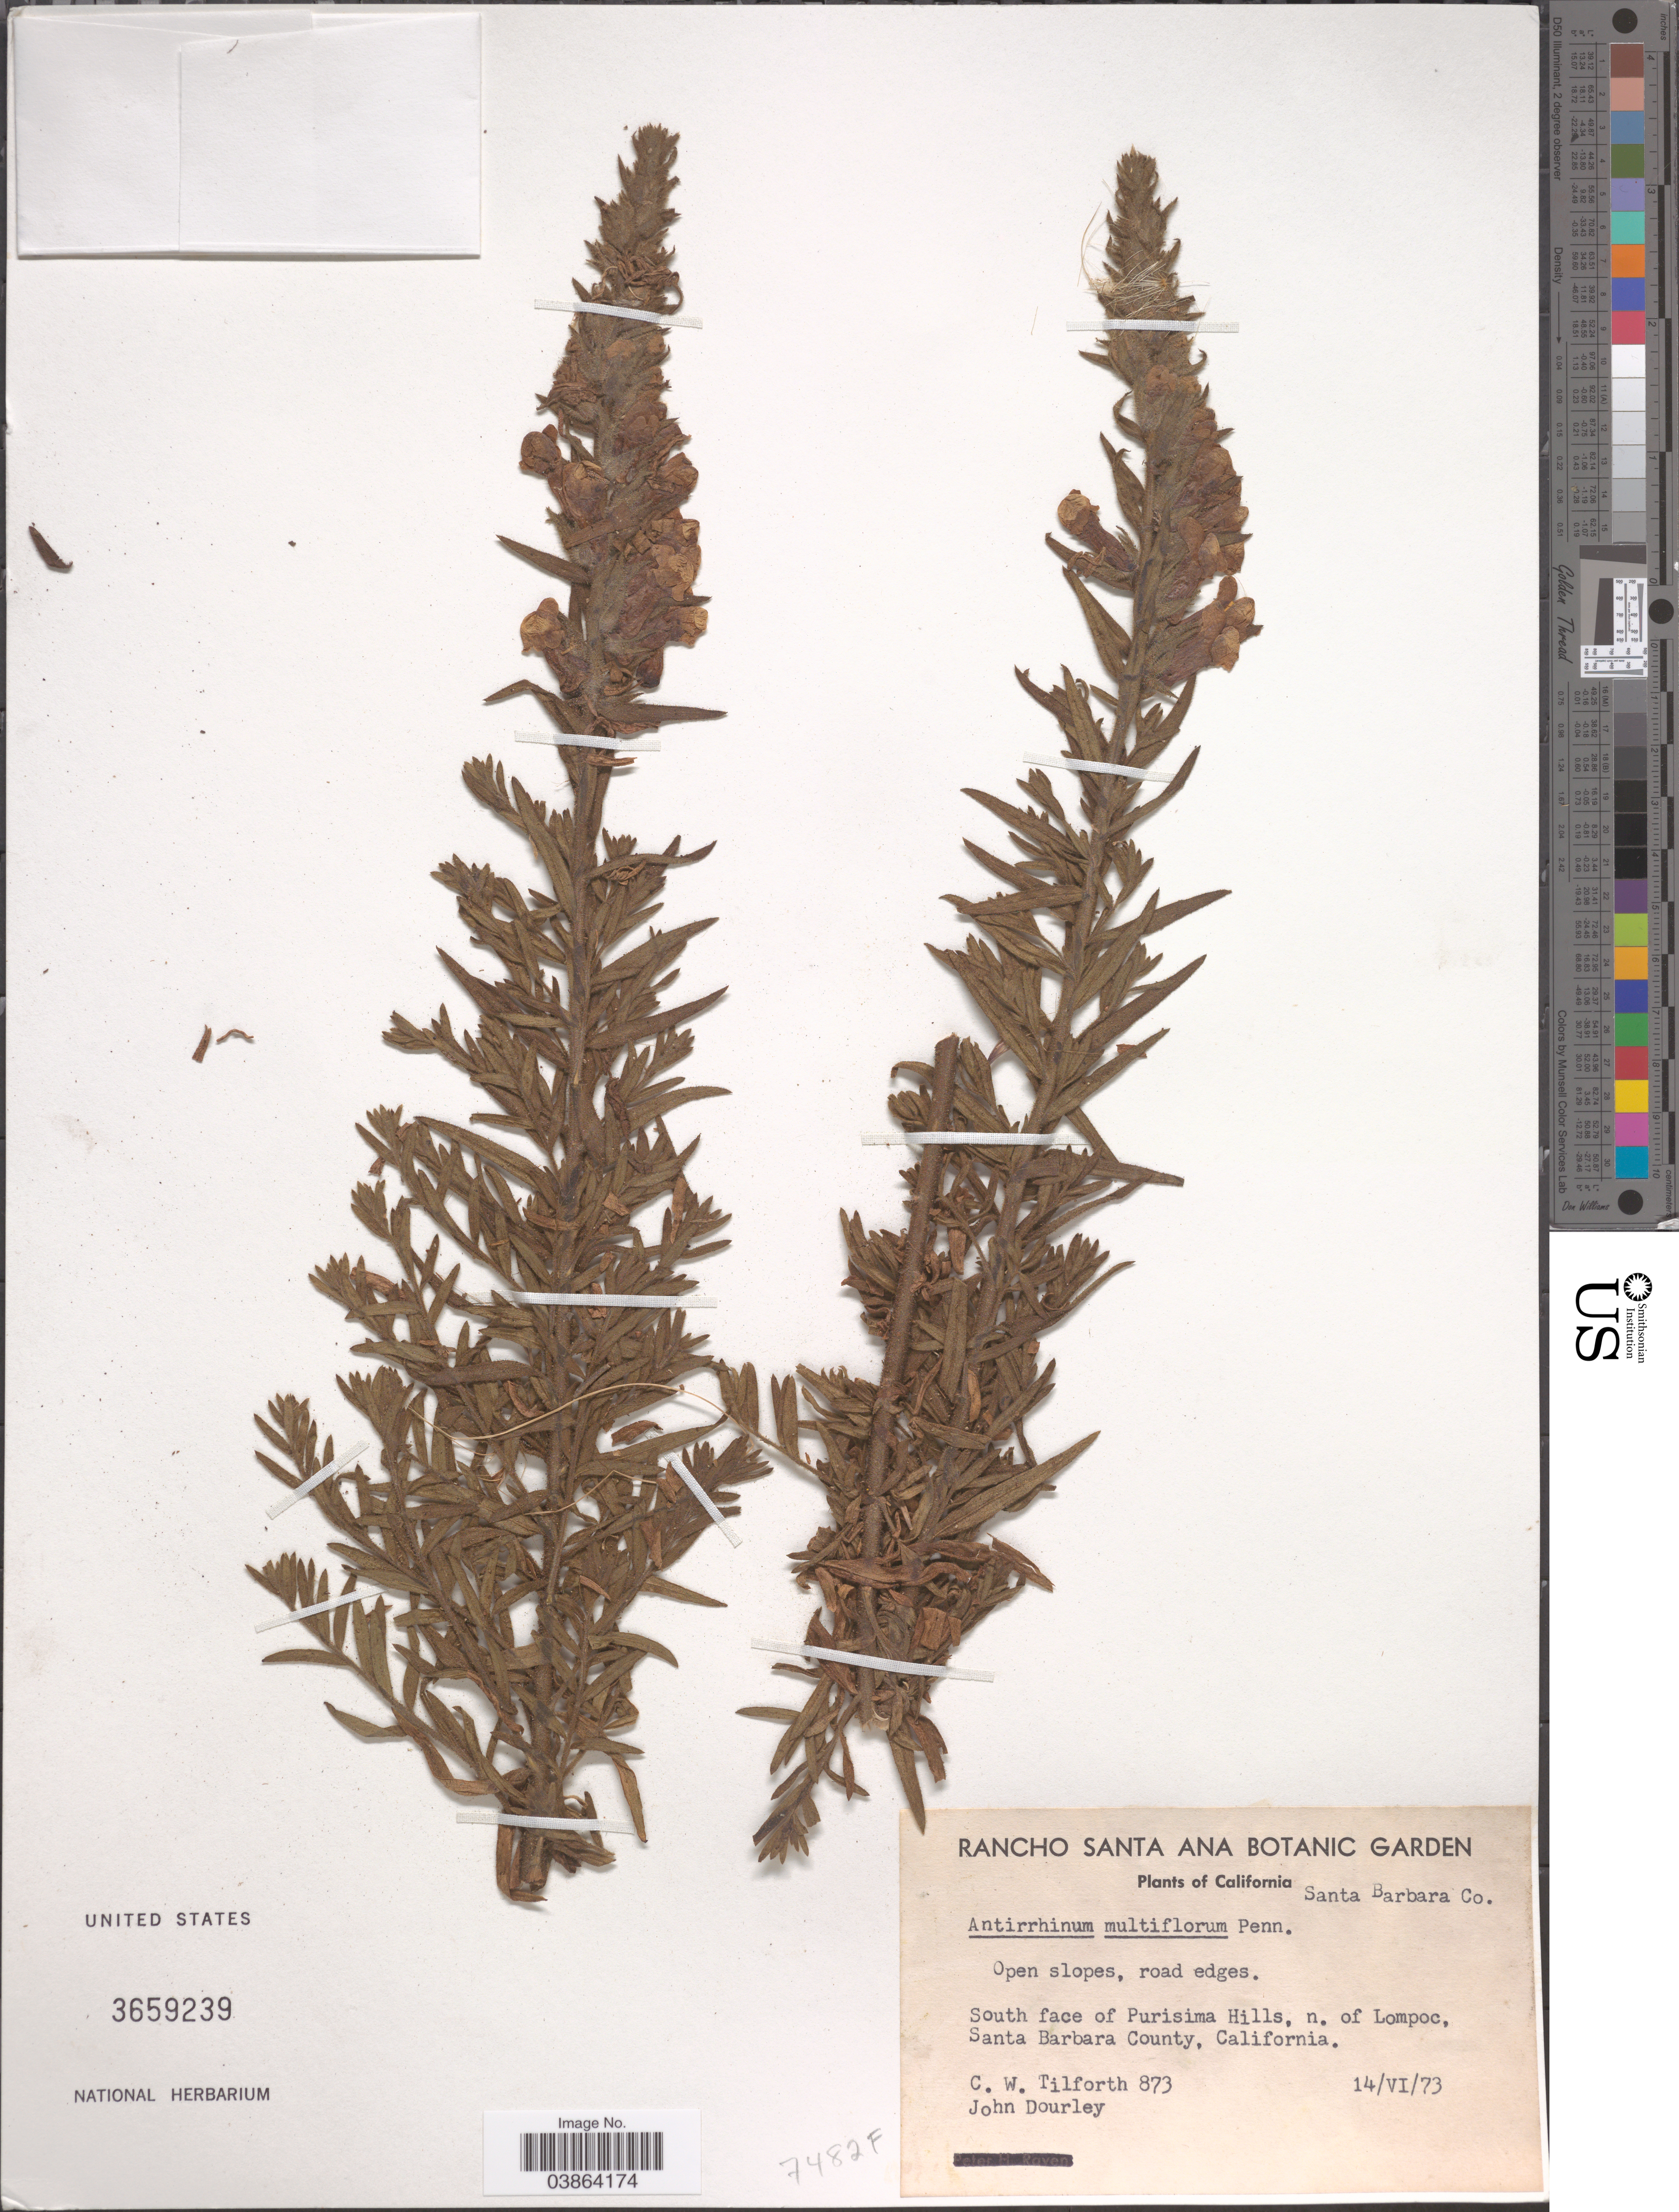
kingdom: Plantae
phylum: Tracheophyta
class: Magnoliopsida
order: Lamiales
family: Plantaginaceae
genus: Sairocarpus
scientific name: Sairocarpus multiflorus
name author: (Pennell) D.A. Sutton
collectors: C. Tilforth & J. Dourley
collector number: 873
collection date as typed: Transcribed d/m/y: 14/6/73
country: United States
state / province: California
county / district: Santa Barbara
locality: Santa Barbara Co. South face of Purisima Hills, n. of Lompoc, Santa Barbara County.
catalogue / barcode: US 3659239